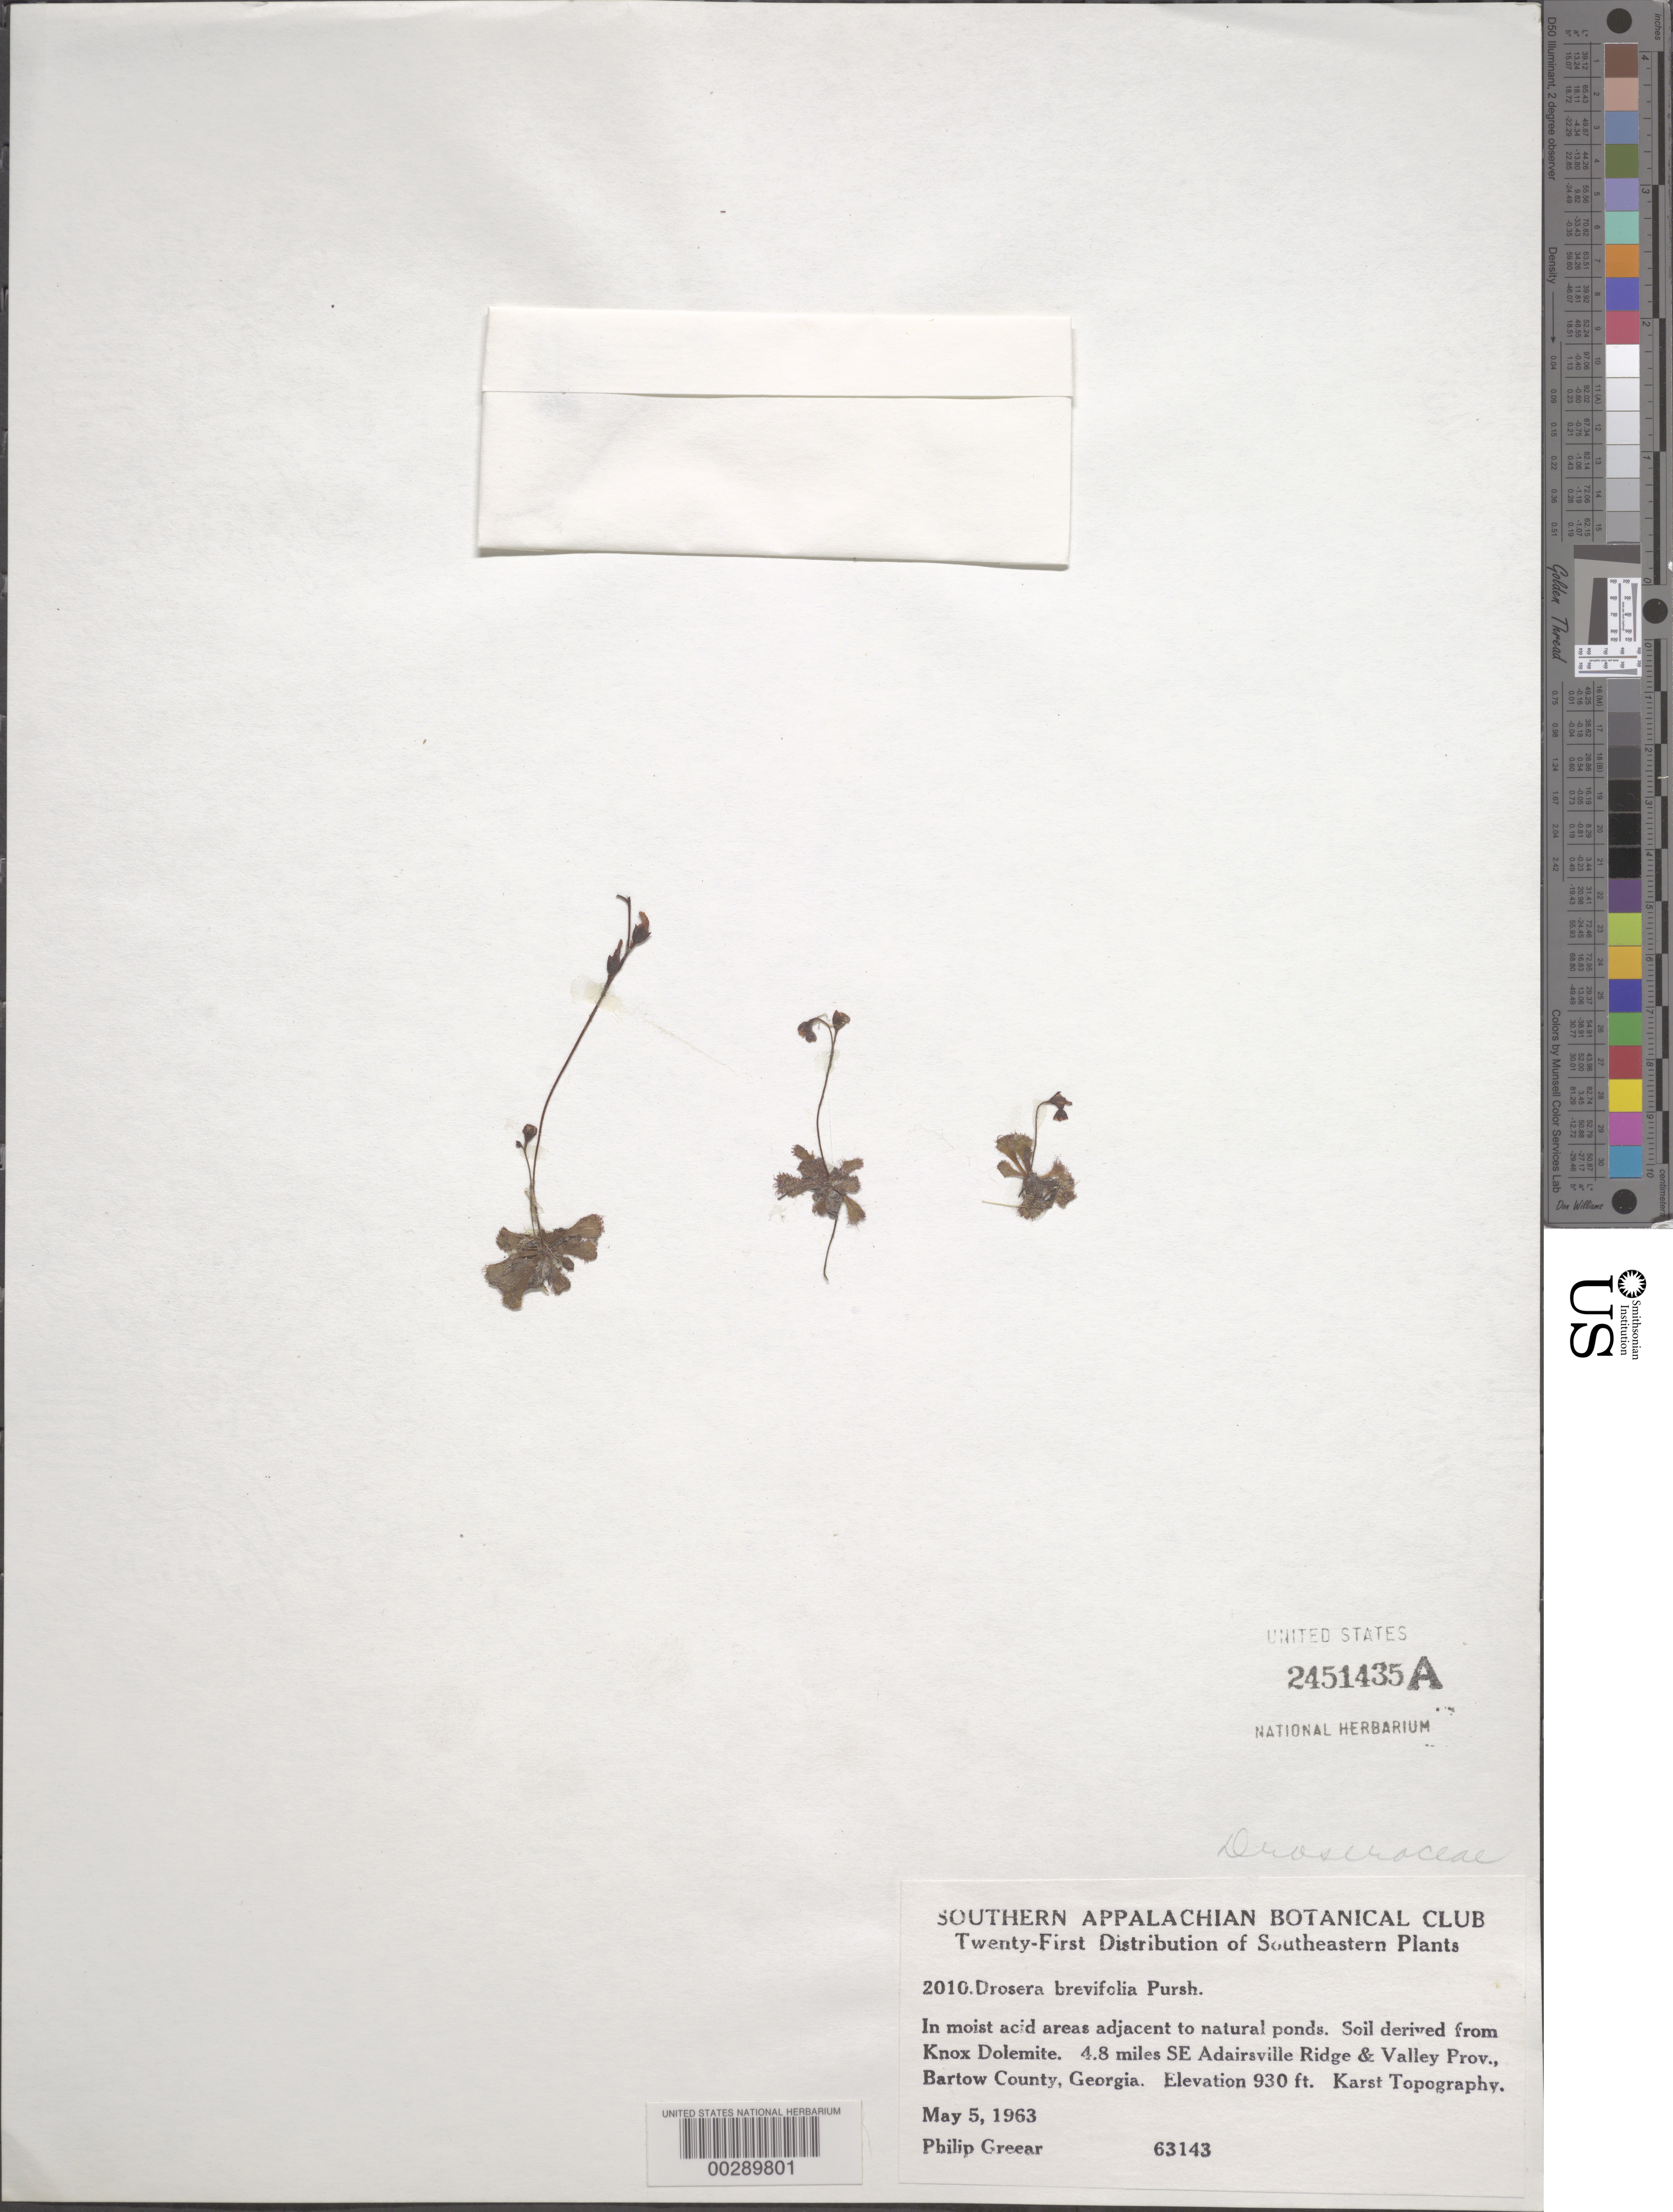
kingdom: Plantae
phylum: Tracheophyta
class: Magnoliopsida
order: Caryophyllales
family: Droseraceae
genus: Drosera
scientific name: Drosera leucantha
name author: Shinners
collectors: P. Grear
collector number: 63143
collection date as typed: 05 May 1963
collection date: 1963-05-05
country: United States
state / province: Georgia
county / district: Bartow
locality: Se adairsville ridge and valley prov.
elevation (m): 930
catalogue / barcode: US 2451435A